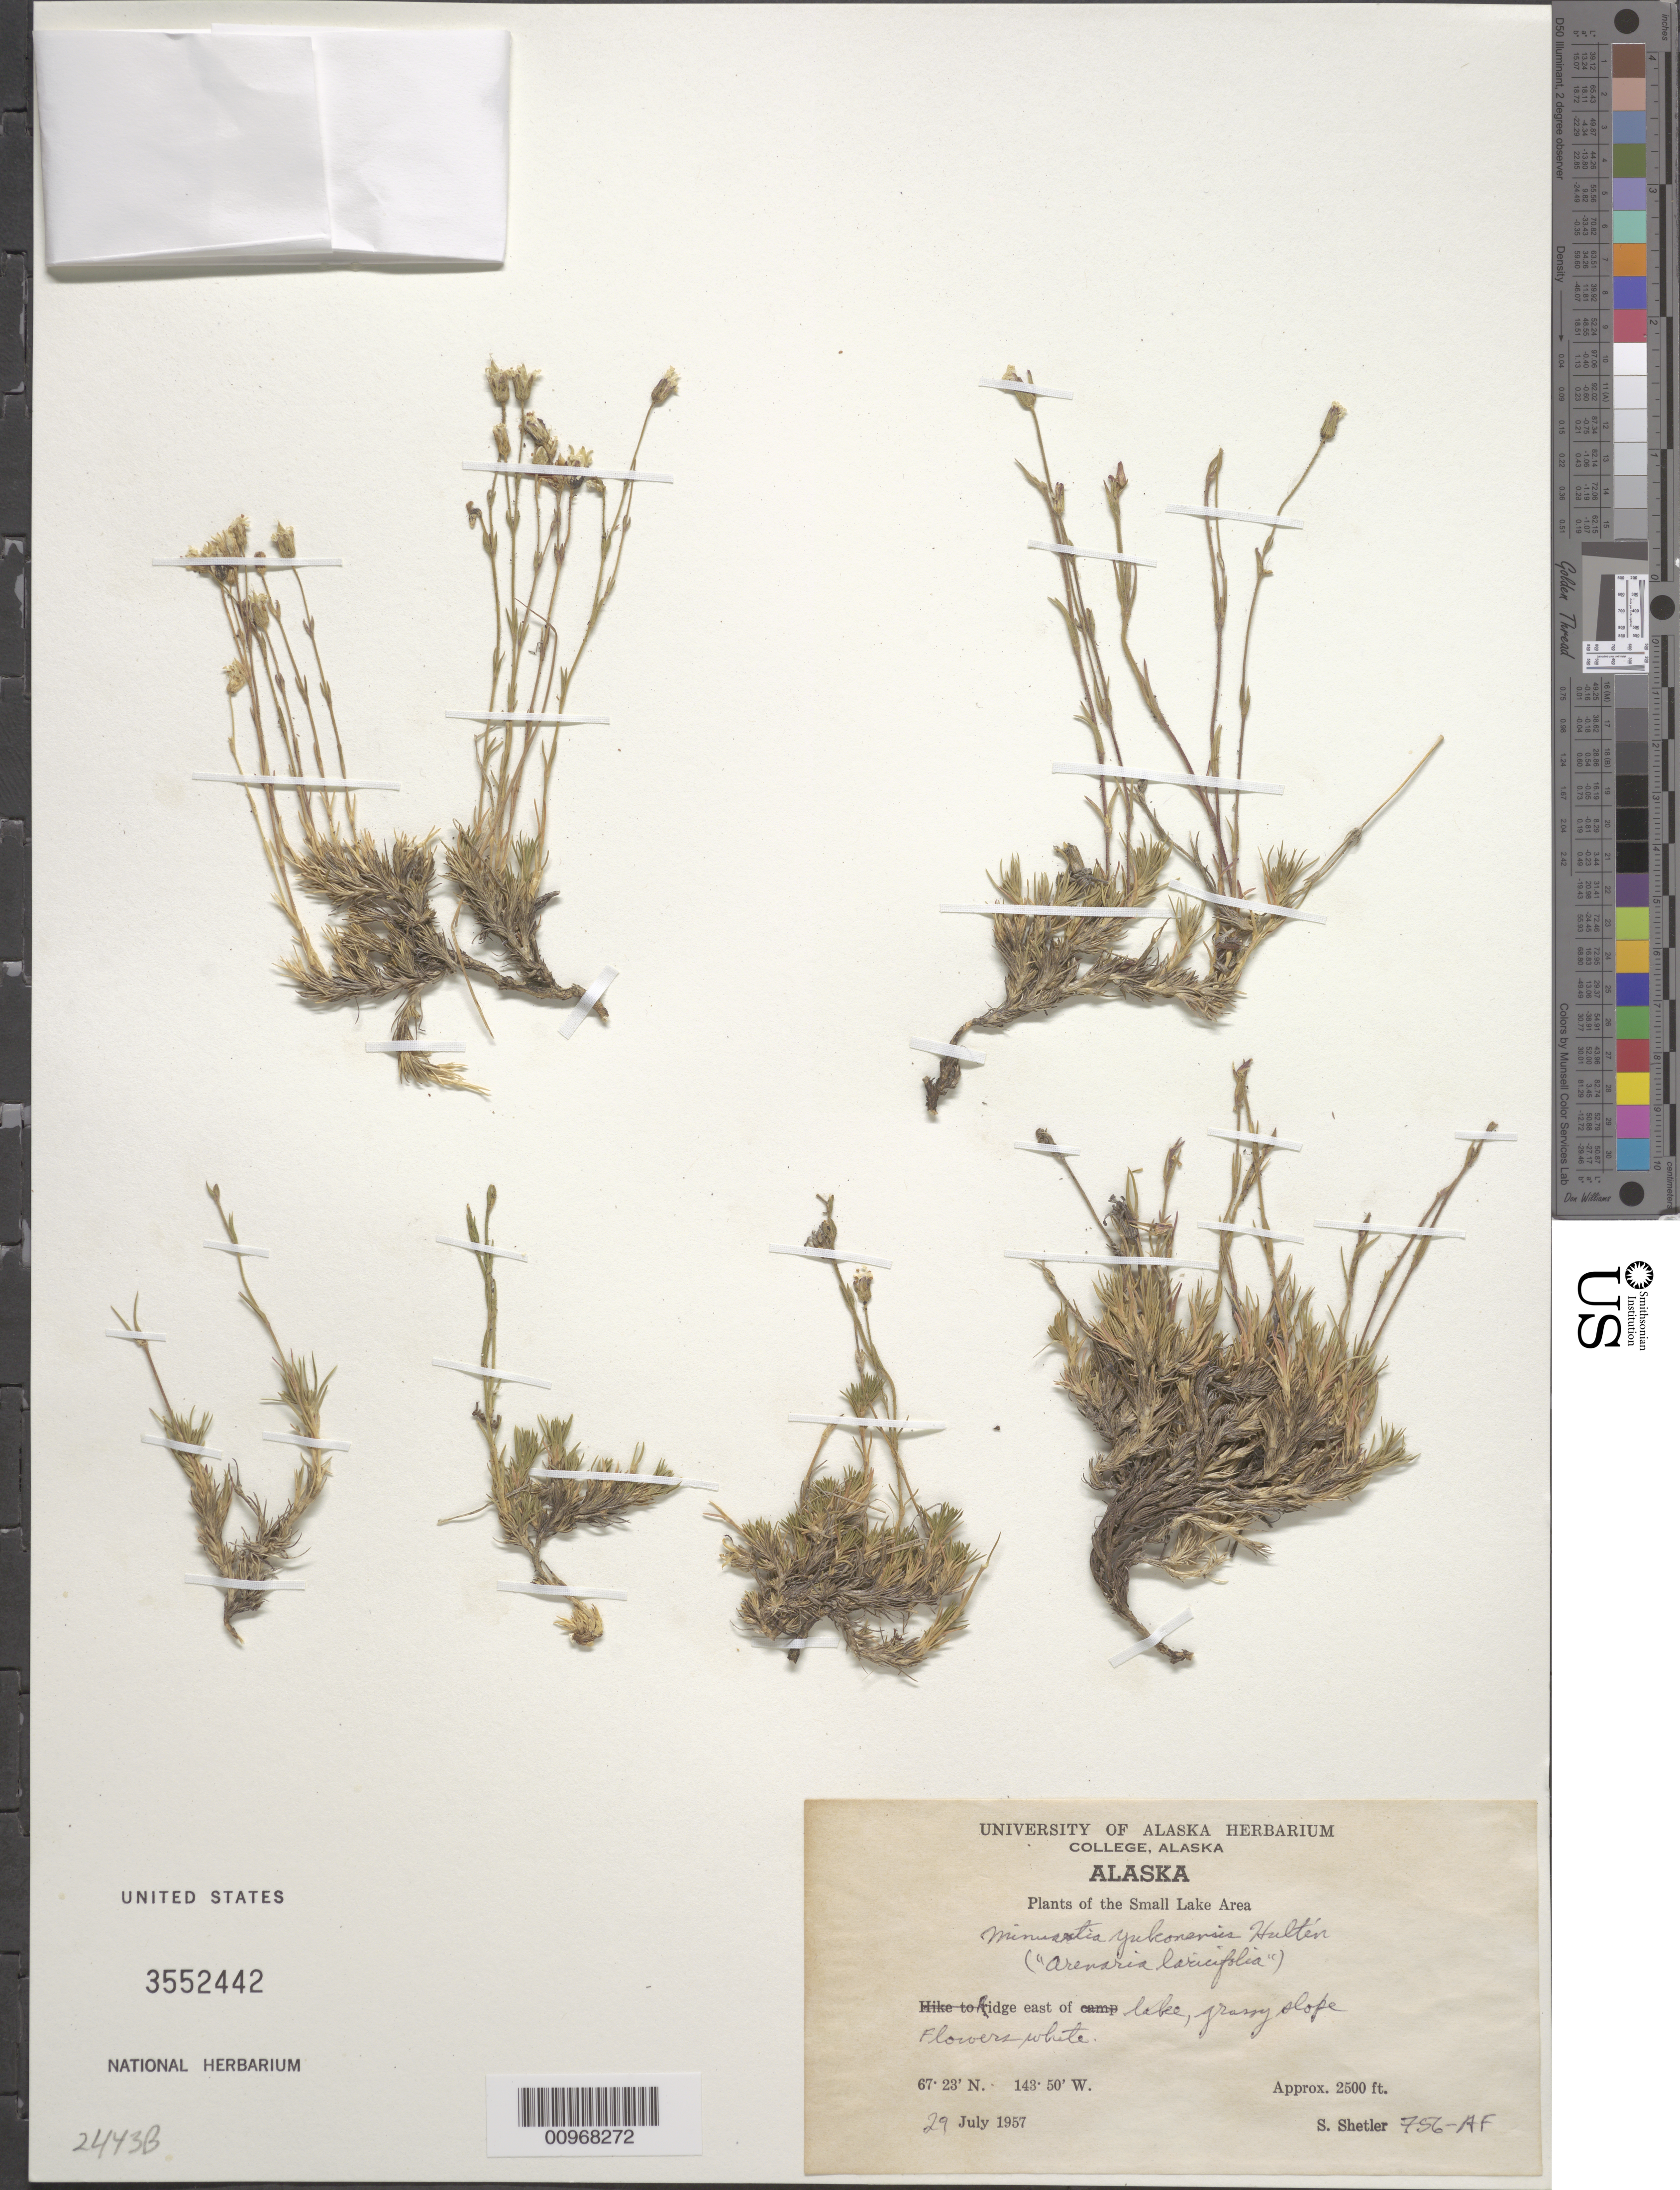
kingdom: Plantae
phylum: Tracheophyta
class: Magnoliopsida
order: Caryophyllales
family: Caryophyllaceae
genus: Cherleria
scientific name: Cherleria yukonensis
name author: (Hultén) A.J. Moore & Dillenb.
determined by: Strong, Mark T., (BOT), Smithsonian Institution - National Museum of Natural History (UNITED STATES)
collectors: S. Shetler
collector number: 756-AF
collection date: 1957-07-29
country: United States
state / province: Alaska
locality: Small Lake Area. Ridge east of lake.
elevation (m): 762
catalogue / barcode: US 3552442